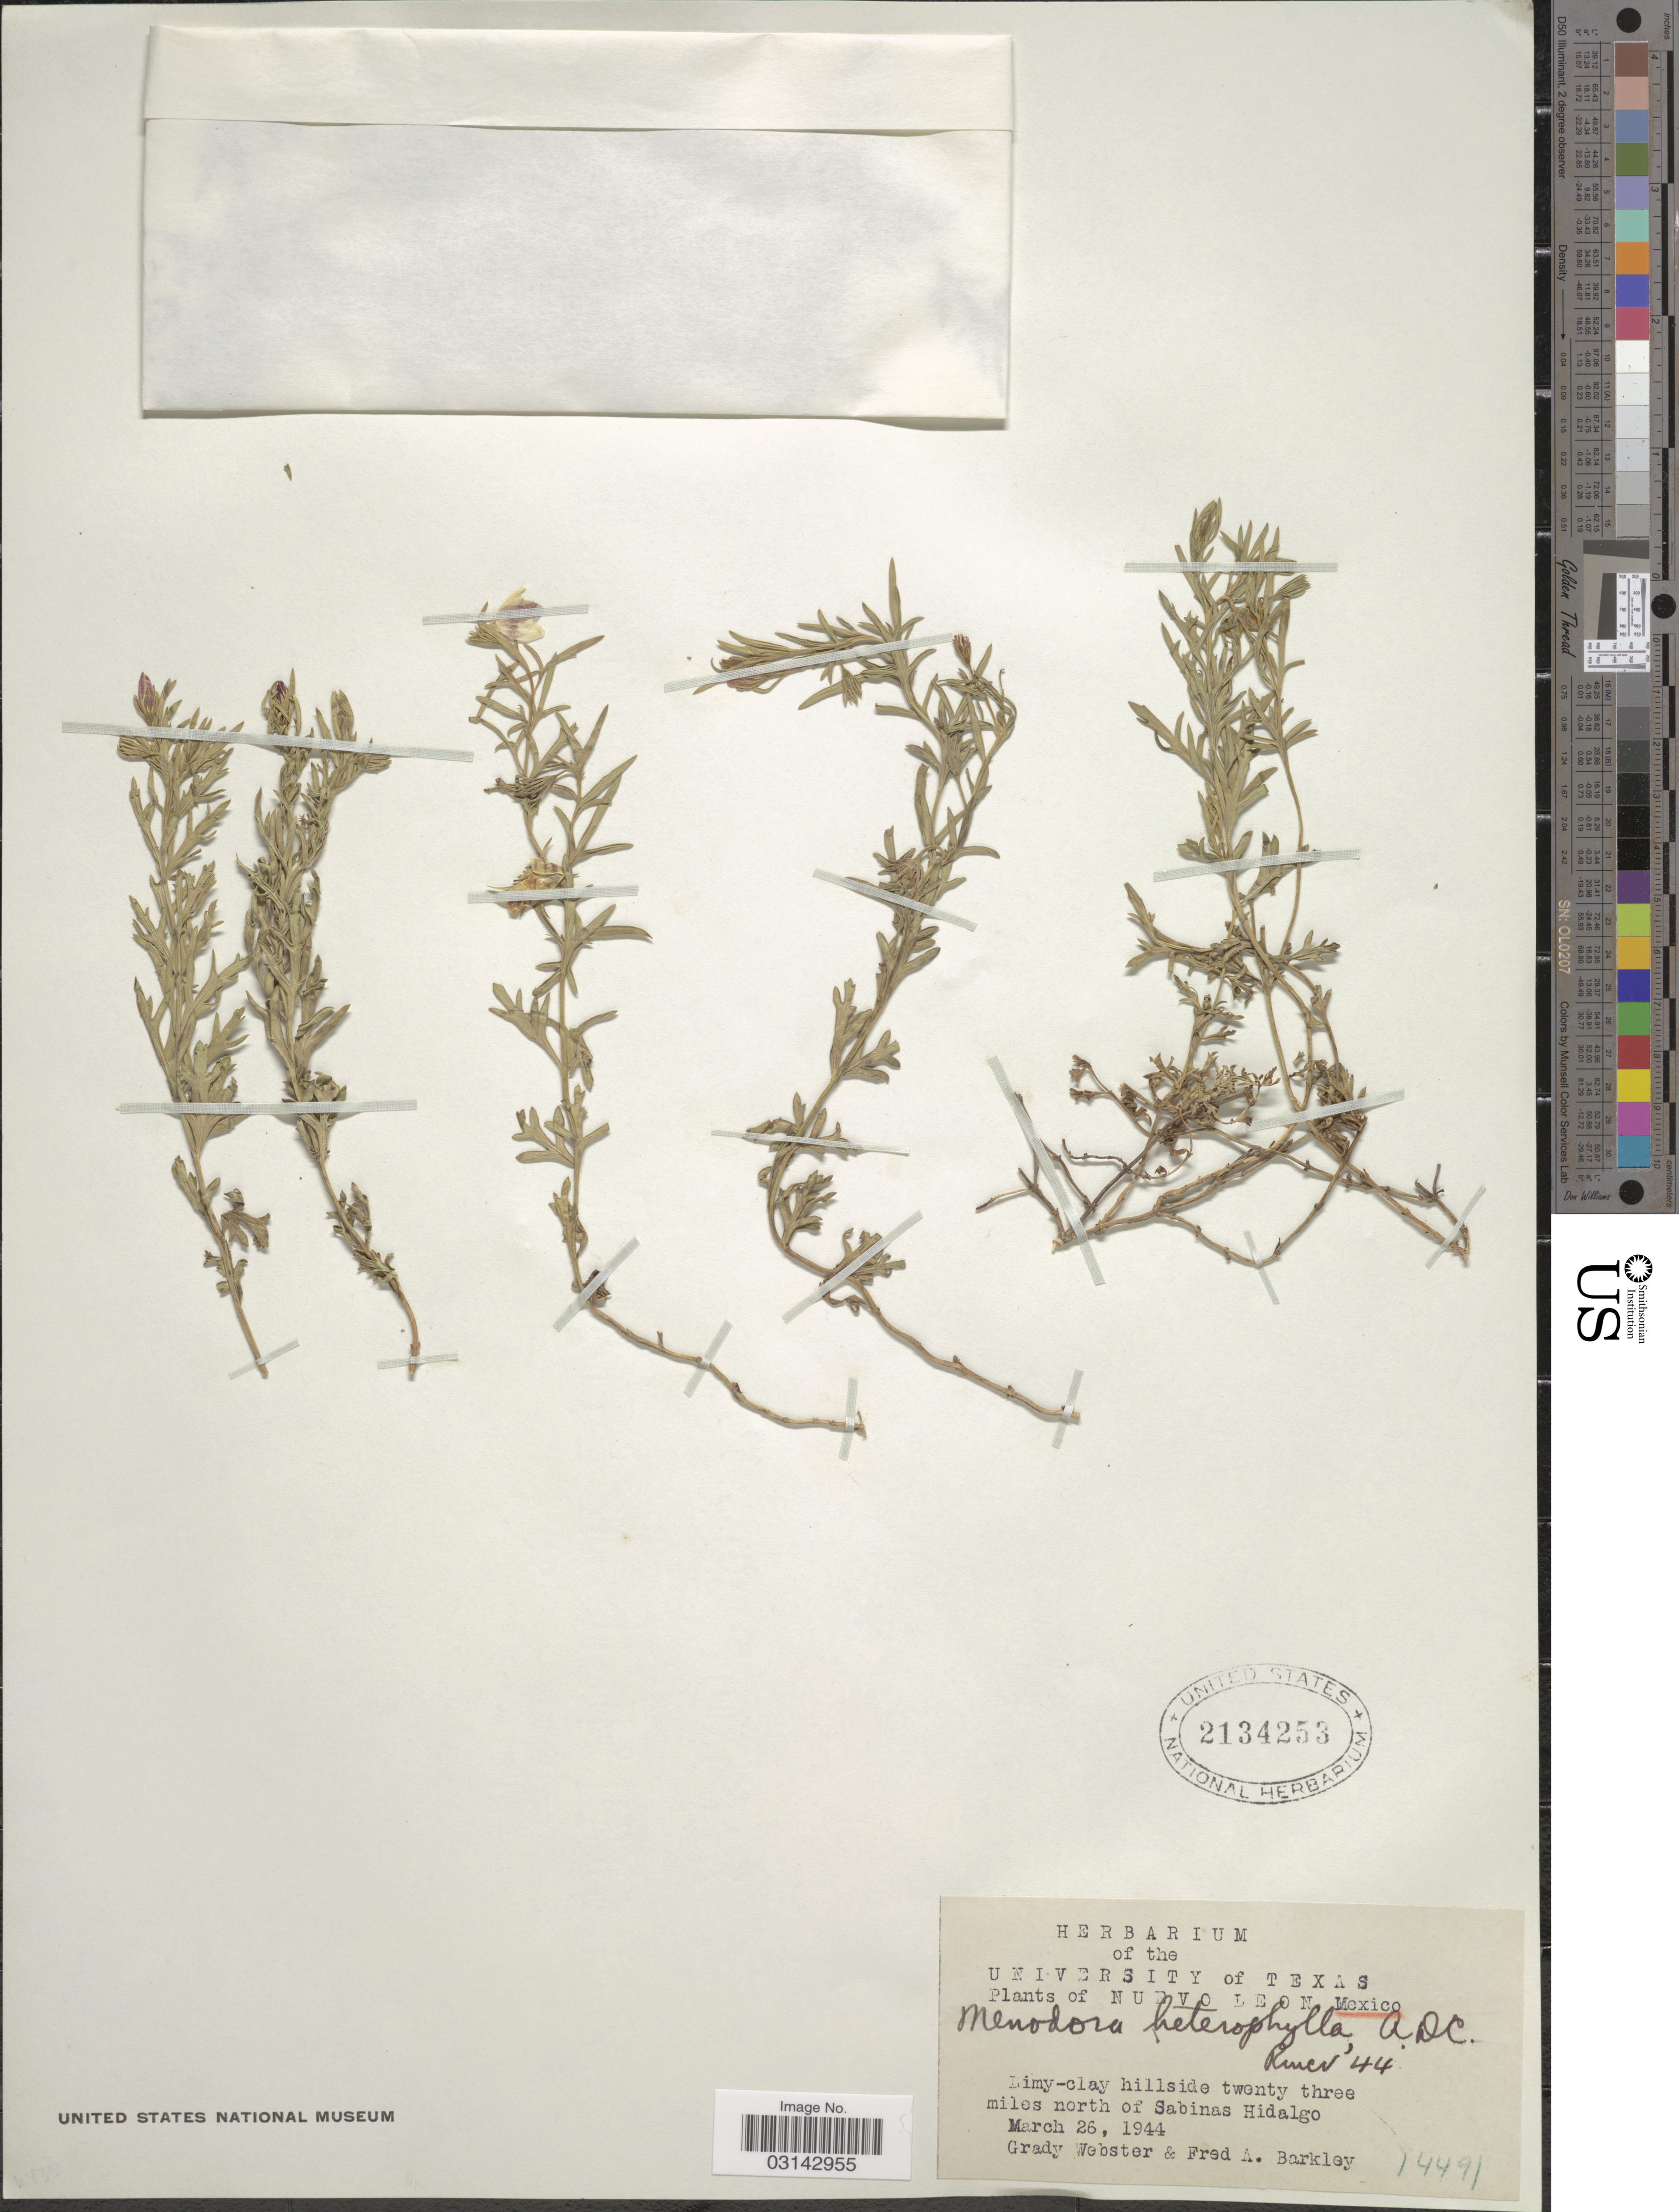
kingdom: Plantae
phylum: Tracheophyta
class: Magnoliopsida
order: Lamiales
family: Oleaceae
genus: Menodora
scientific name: Menodora heterophylla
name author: Moric. ex A. DC.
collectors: G. L. Webster & F. A. Barkley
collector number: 14491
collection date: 1944-03-26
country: Mexico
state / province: Nuevo León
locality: Twenty three miles north of Sabinas Hidalgo.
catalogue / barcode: US 2134253